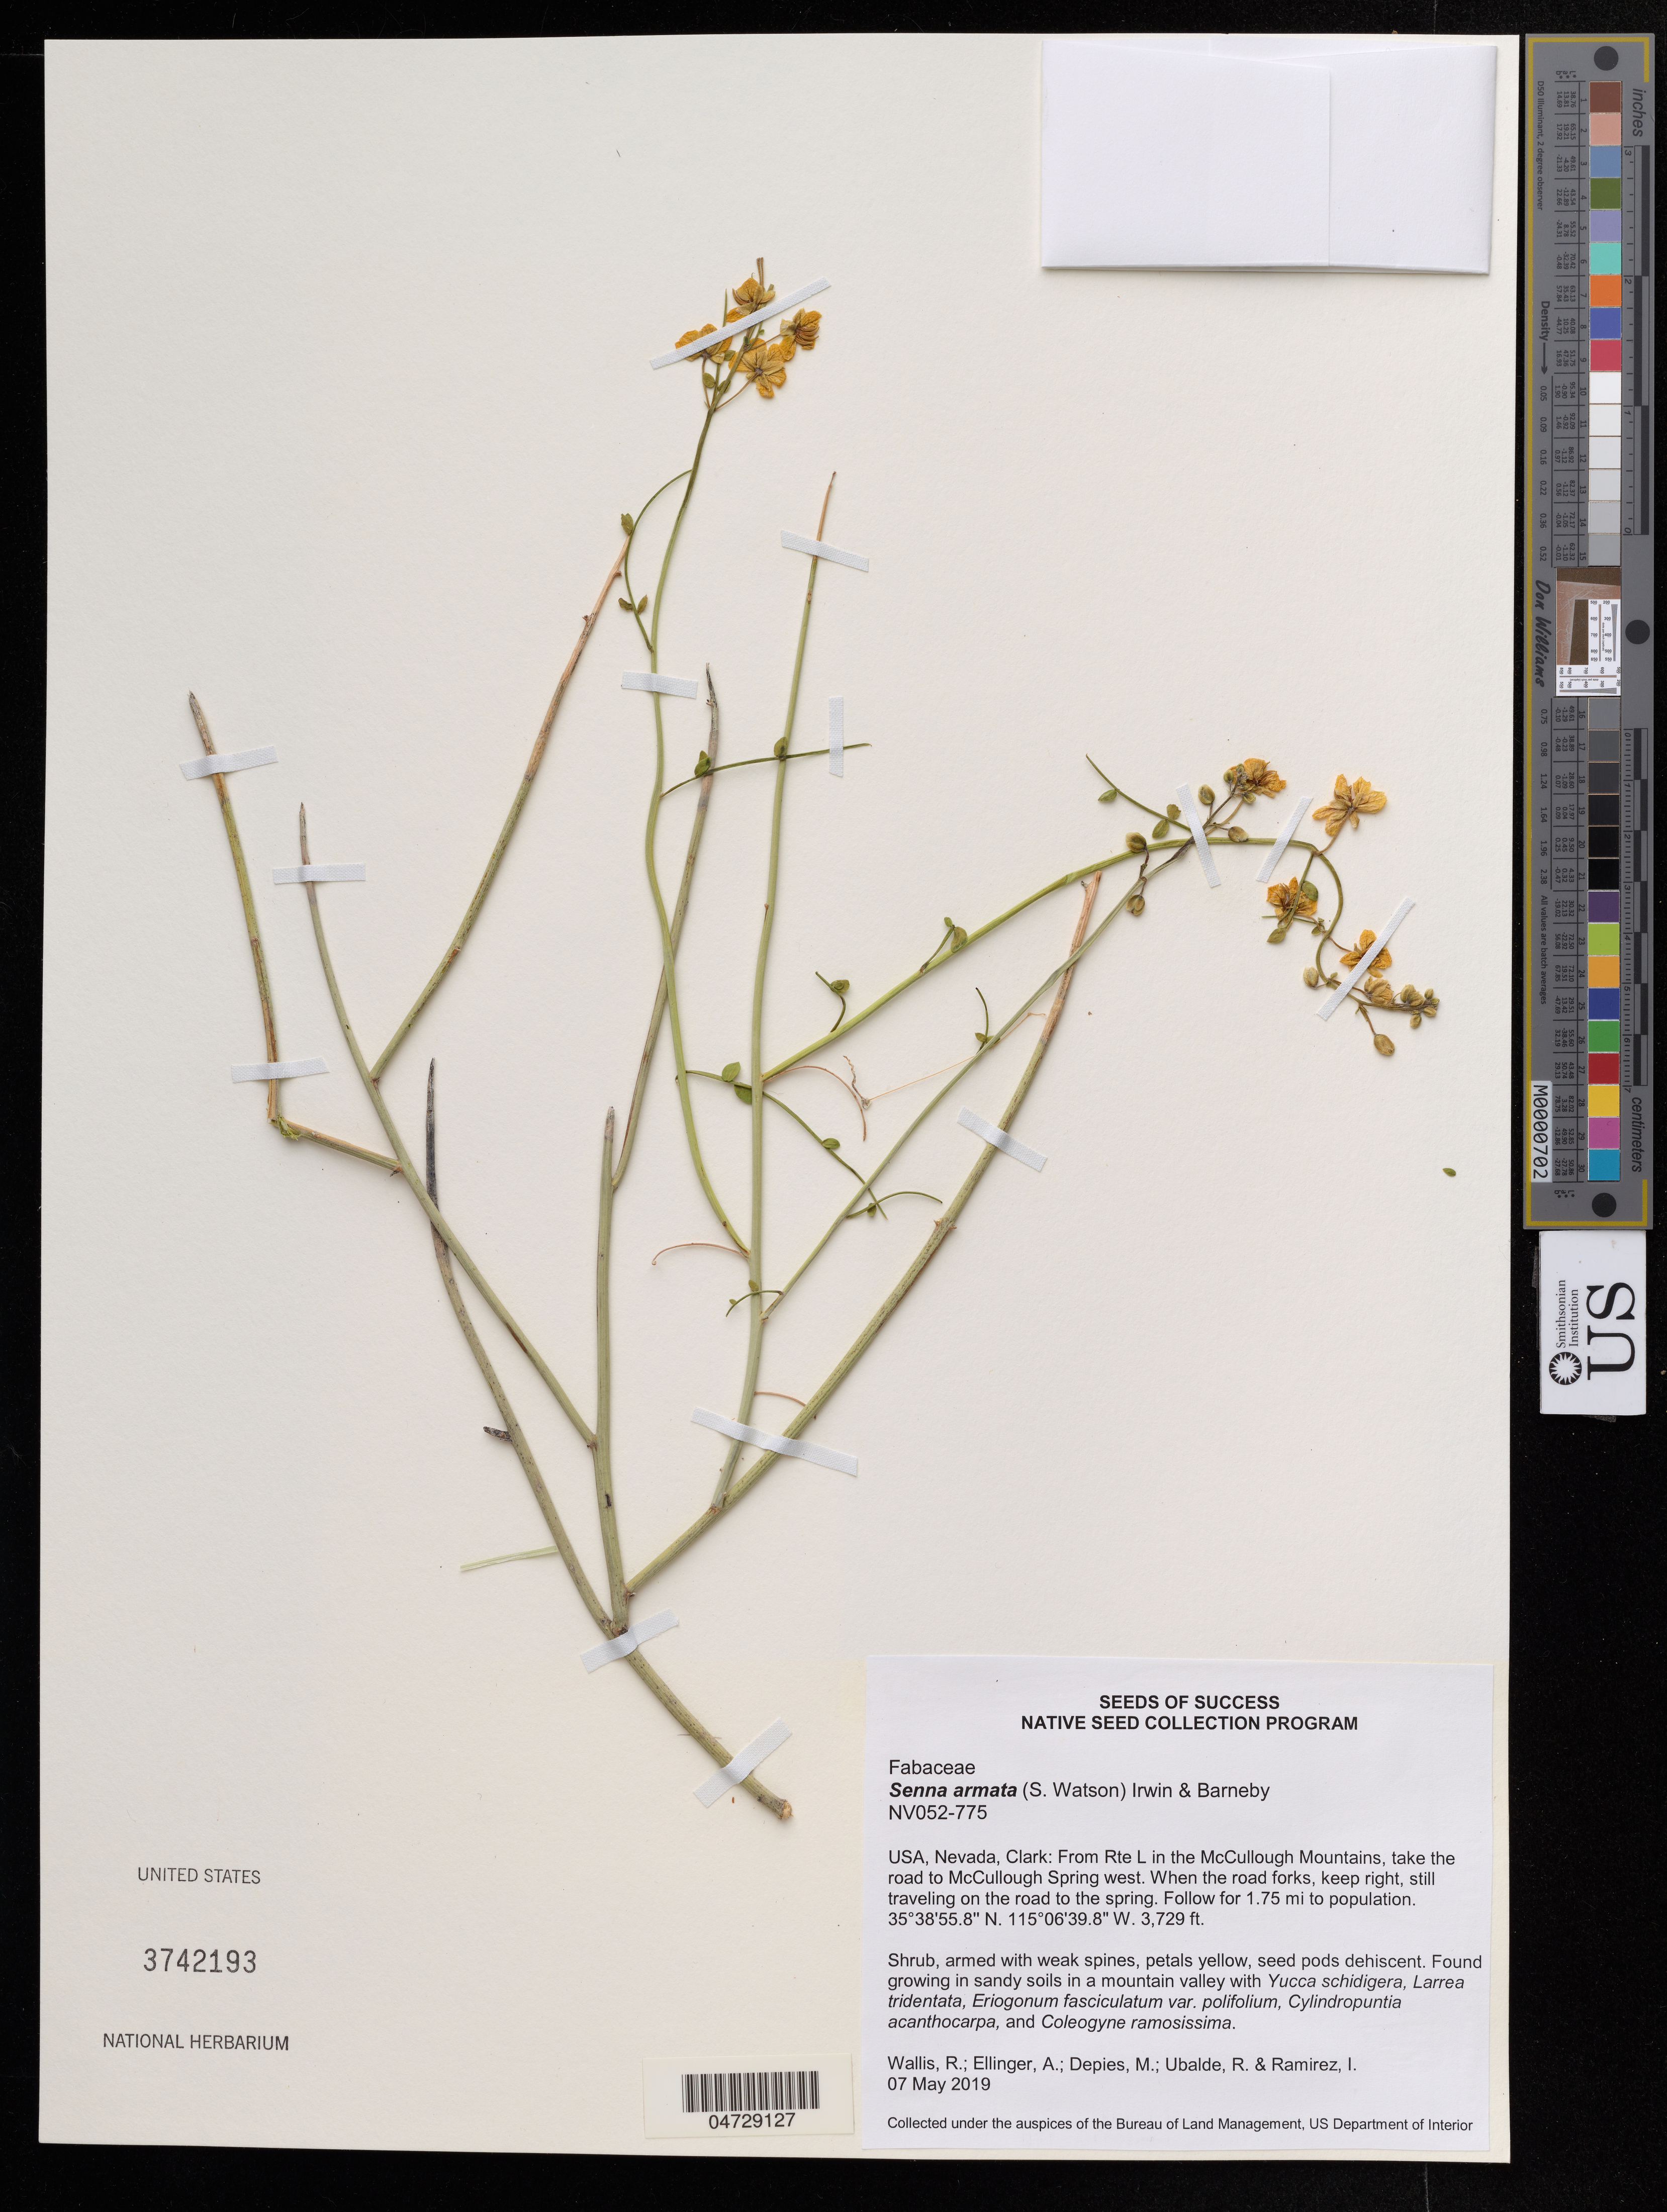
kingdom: Plantae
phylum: Tracheophyta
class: Magnoliopsida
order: Fabales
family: Fabaceae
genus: Senna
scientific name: Senna armata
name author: (S. Watson) H.S. Irwin & Barneby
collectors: R. Wallis, A. Ellinger, M. Depies & R. Ubalde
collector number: NV-052-775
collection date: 2019-05-07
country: United States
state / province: Nevada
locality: Clark: From Rte L in the McCullough Mountains, take the road to McCullough Spring west, When the road forks, keep right, still traveling on the road to the spring, Follow for 1.75 mi to population.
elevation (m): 1137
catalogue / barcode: US 3742193